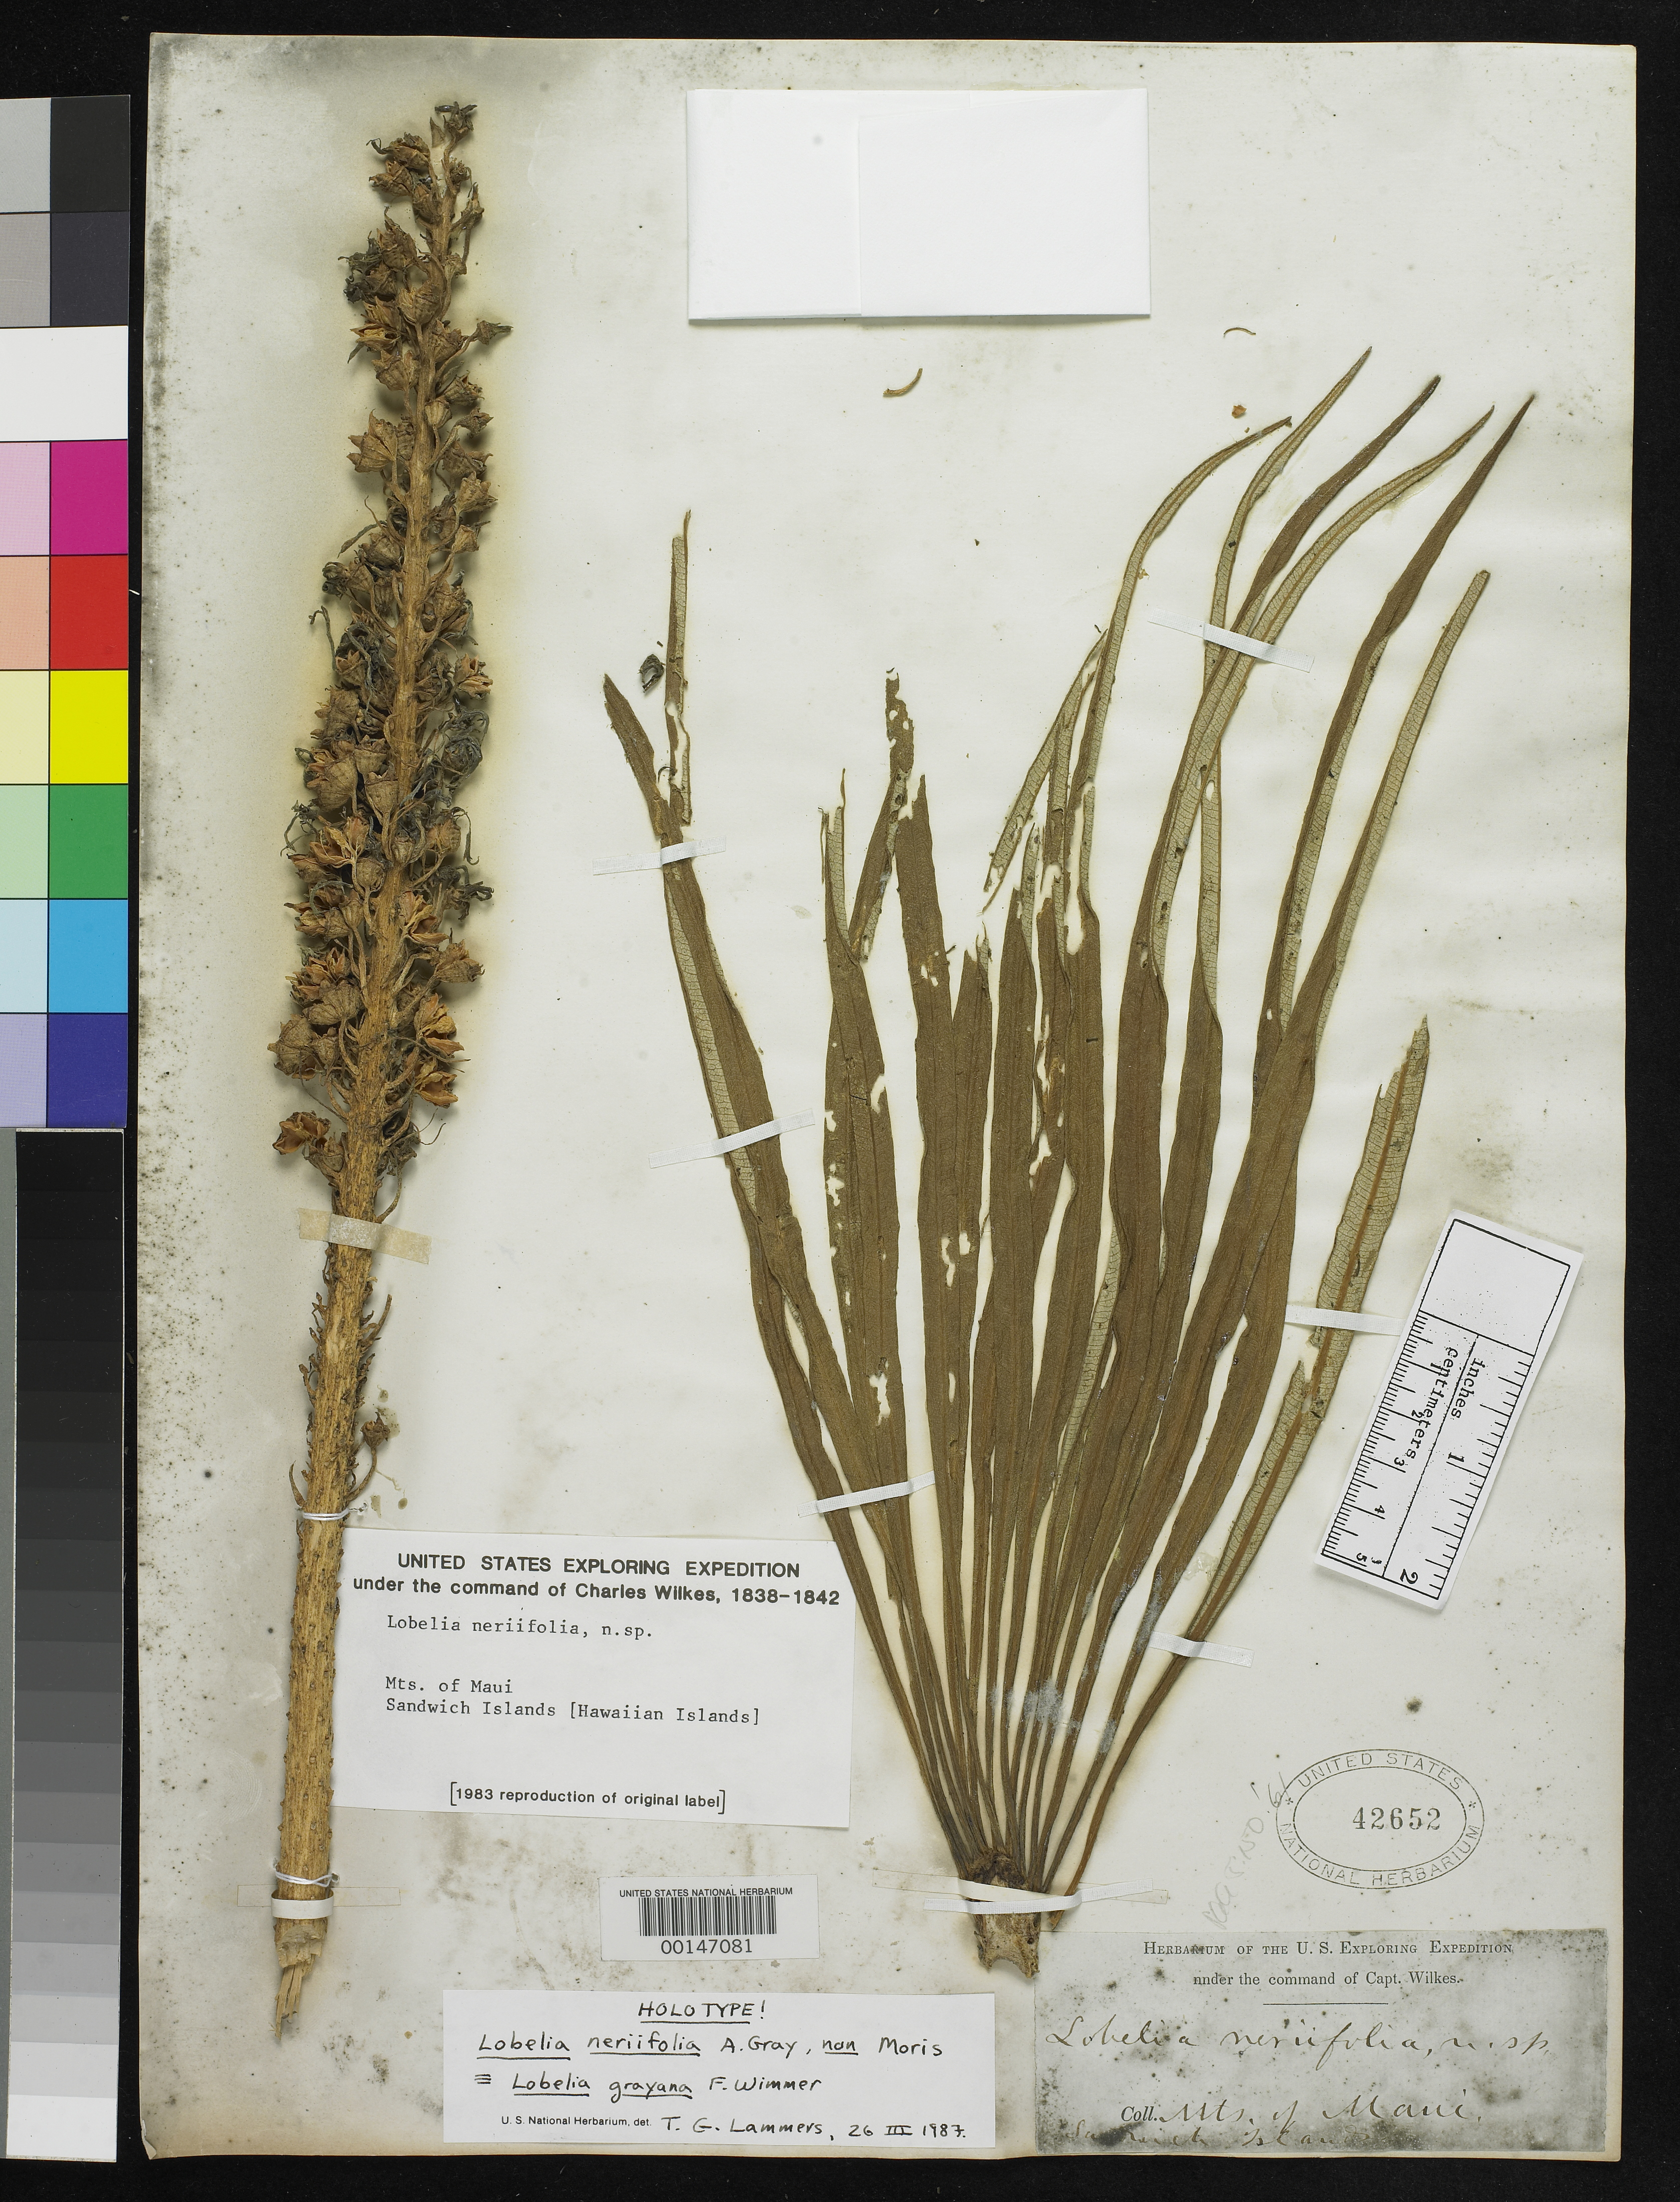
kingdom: Plantae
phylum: Tracheophyta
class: Magnoliopsida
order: Asterales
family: Campanulaceae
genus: Lobelia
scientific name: Lobelia neriifolia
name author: A. Gray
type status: Holotype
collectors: Wilkes Explor. Exped.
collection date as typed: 1838 to -- --- 1842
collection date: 1838/1842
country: United States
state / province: Hawaii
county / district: Maui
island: Maui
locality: Mountains of Maui, east.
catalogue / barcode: US 42652